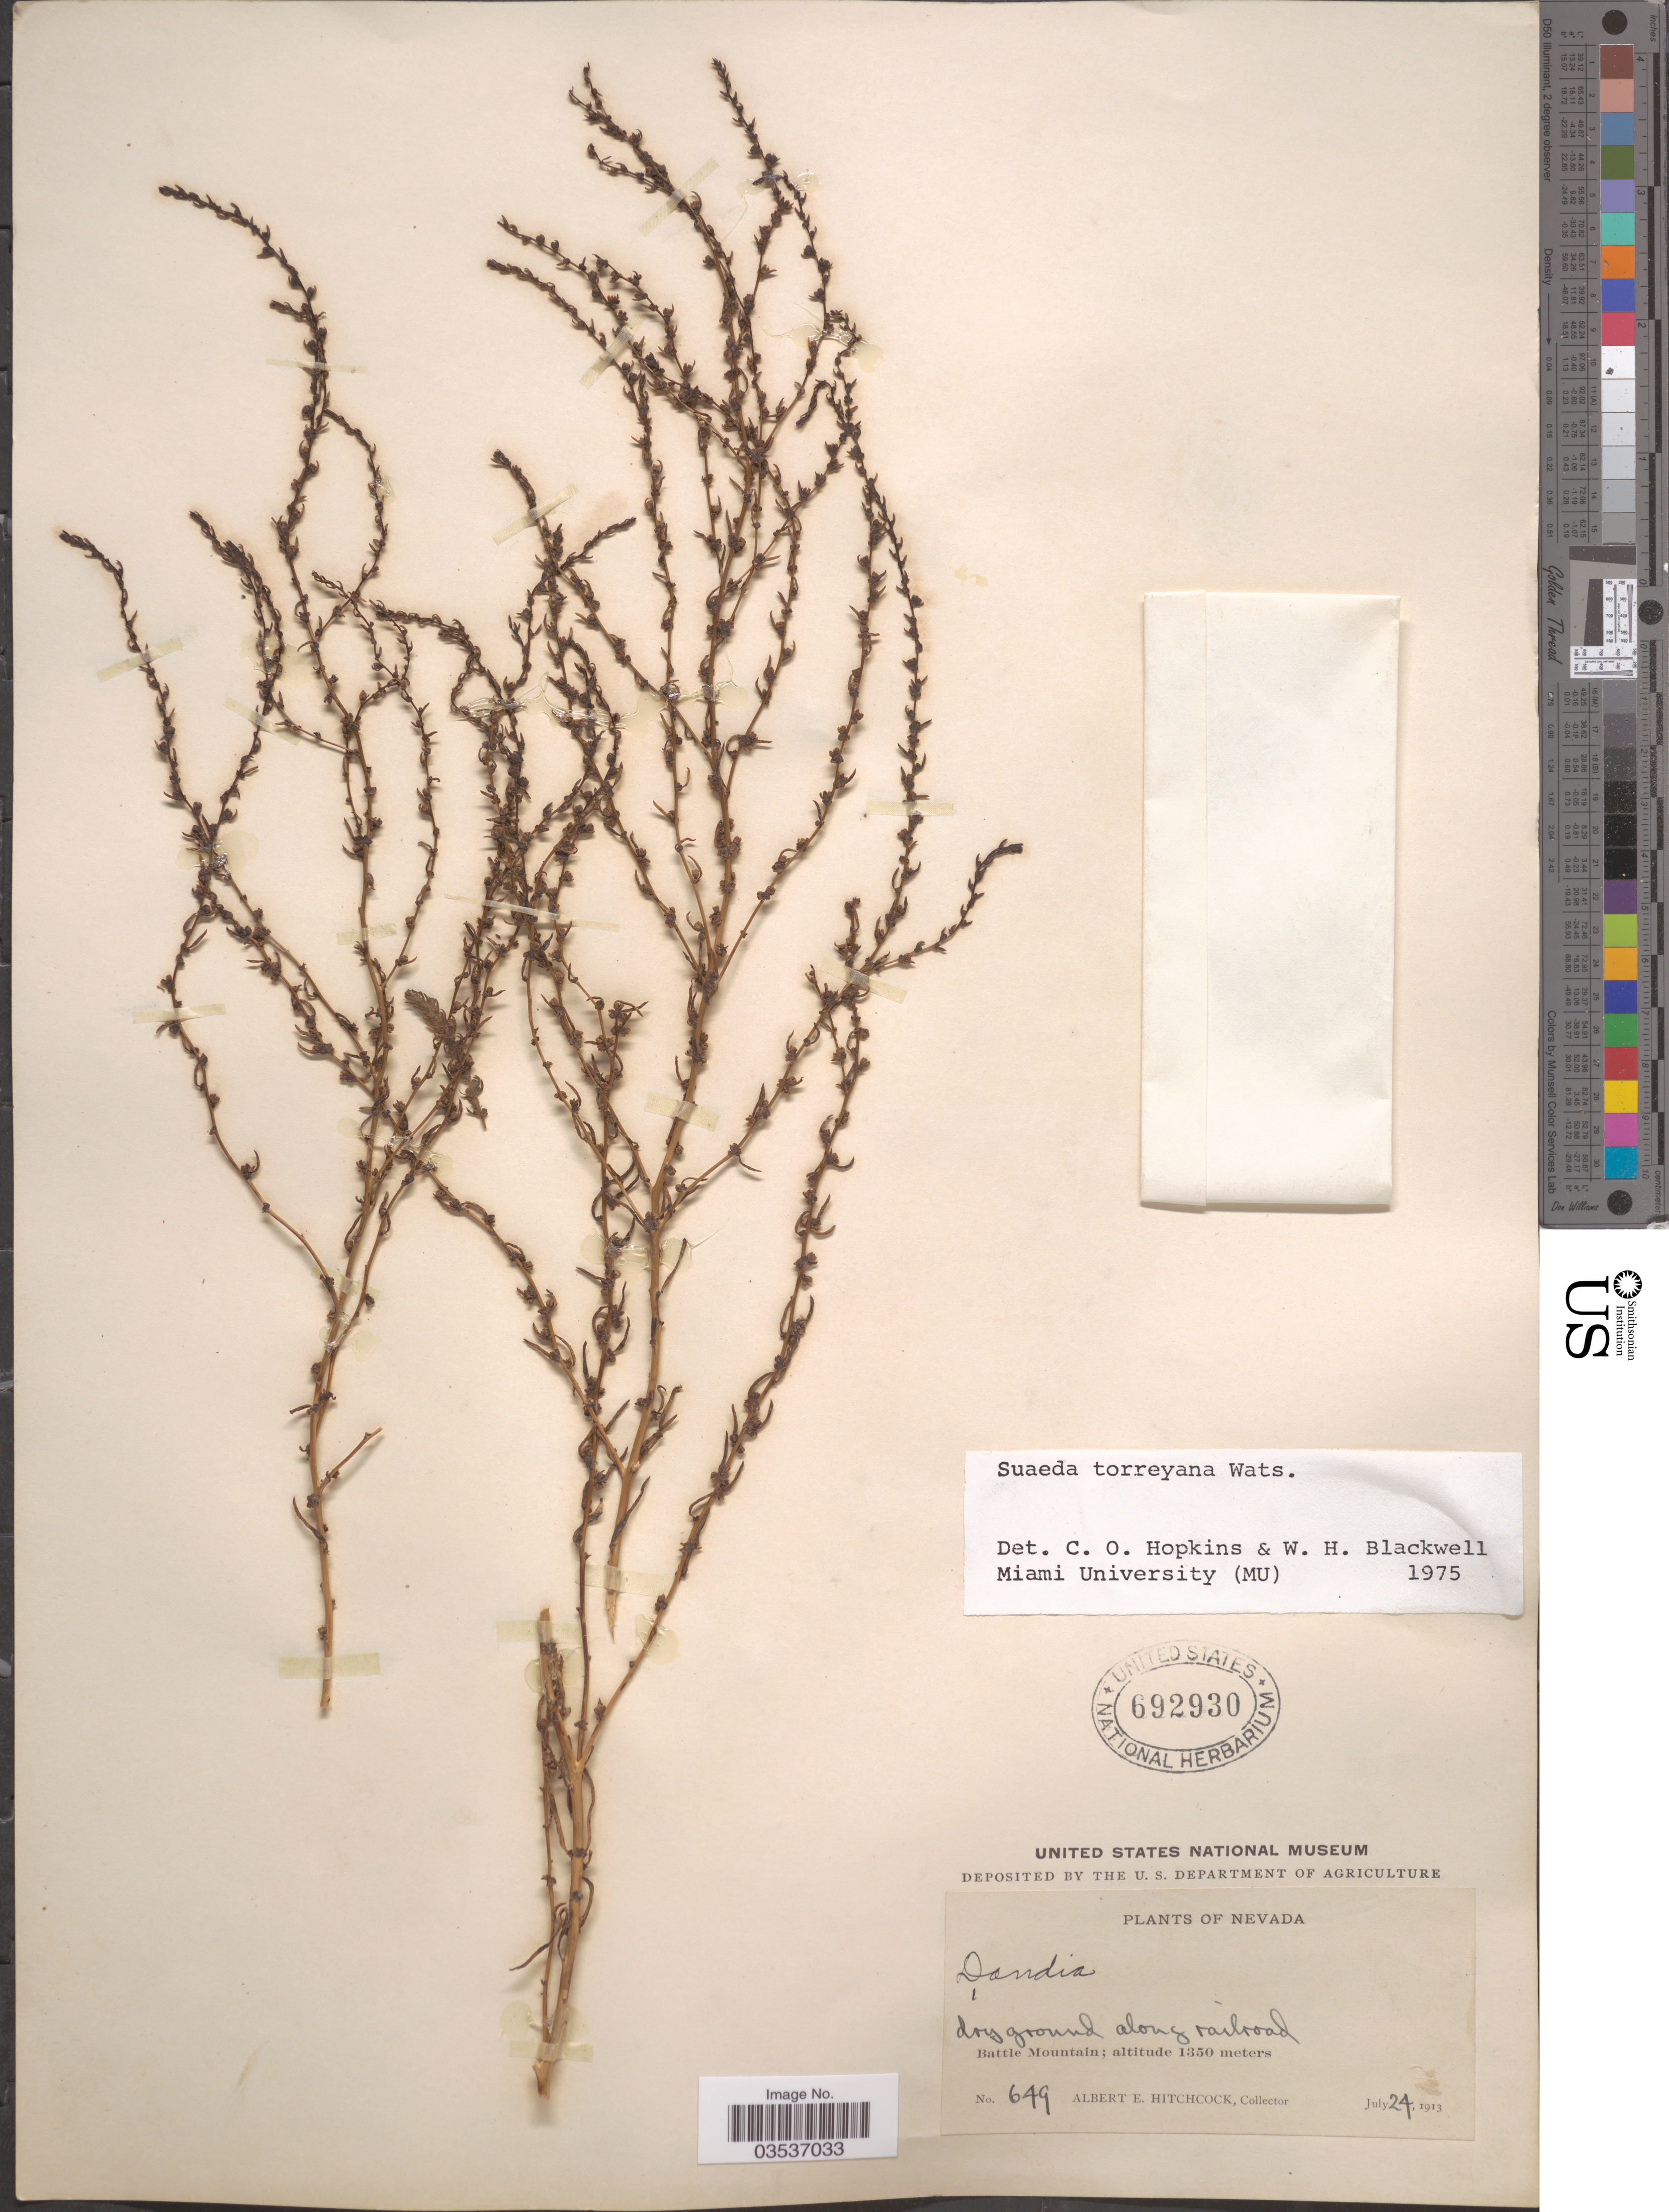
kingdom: Plantae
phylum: Tracheophyta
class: Magnoliopsida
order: Caryophyllales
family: Amaranthaceae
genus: Suaeda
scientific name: Suaeda torreyana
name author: S. Watson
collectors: A. Hitchcock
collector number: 649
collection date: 1913-07-24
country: United States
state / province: Nevada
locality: Along railroad. Battle Mountain.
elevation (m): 1350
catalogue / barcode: US 692930